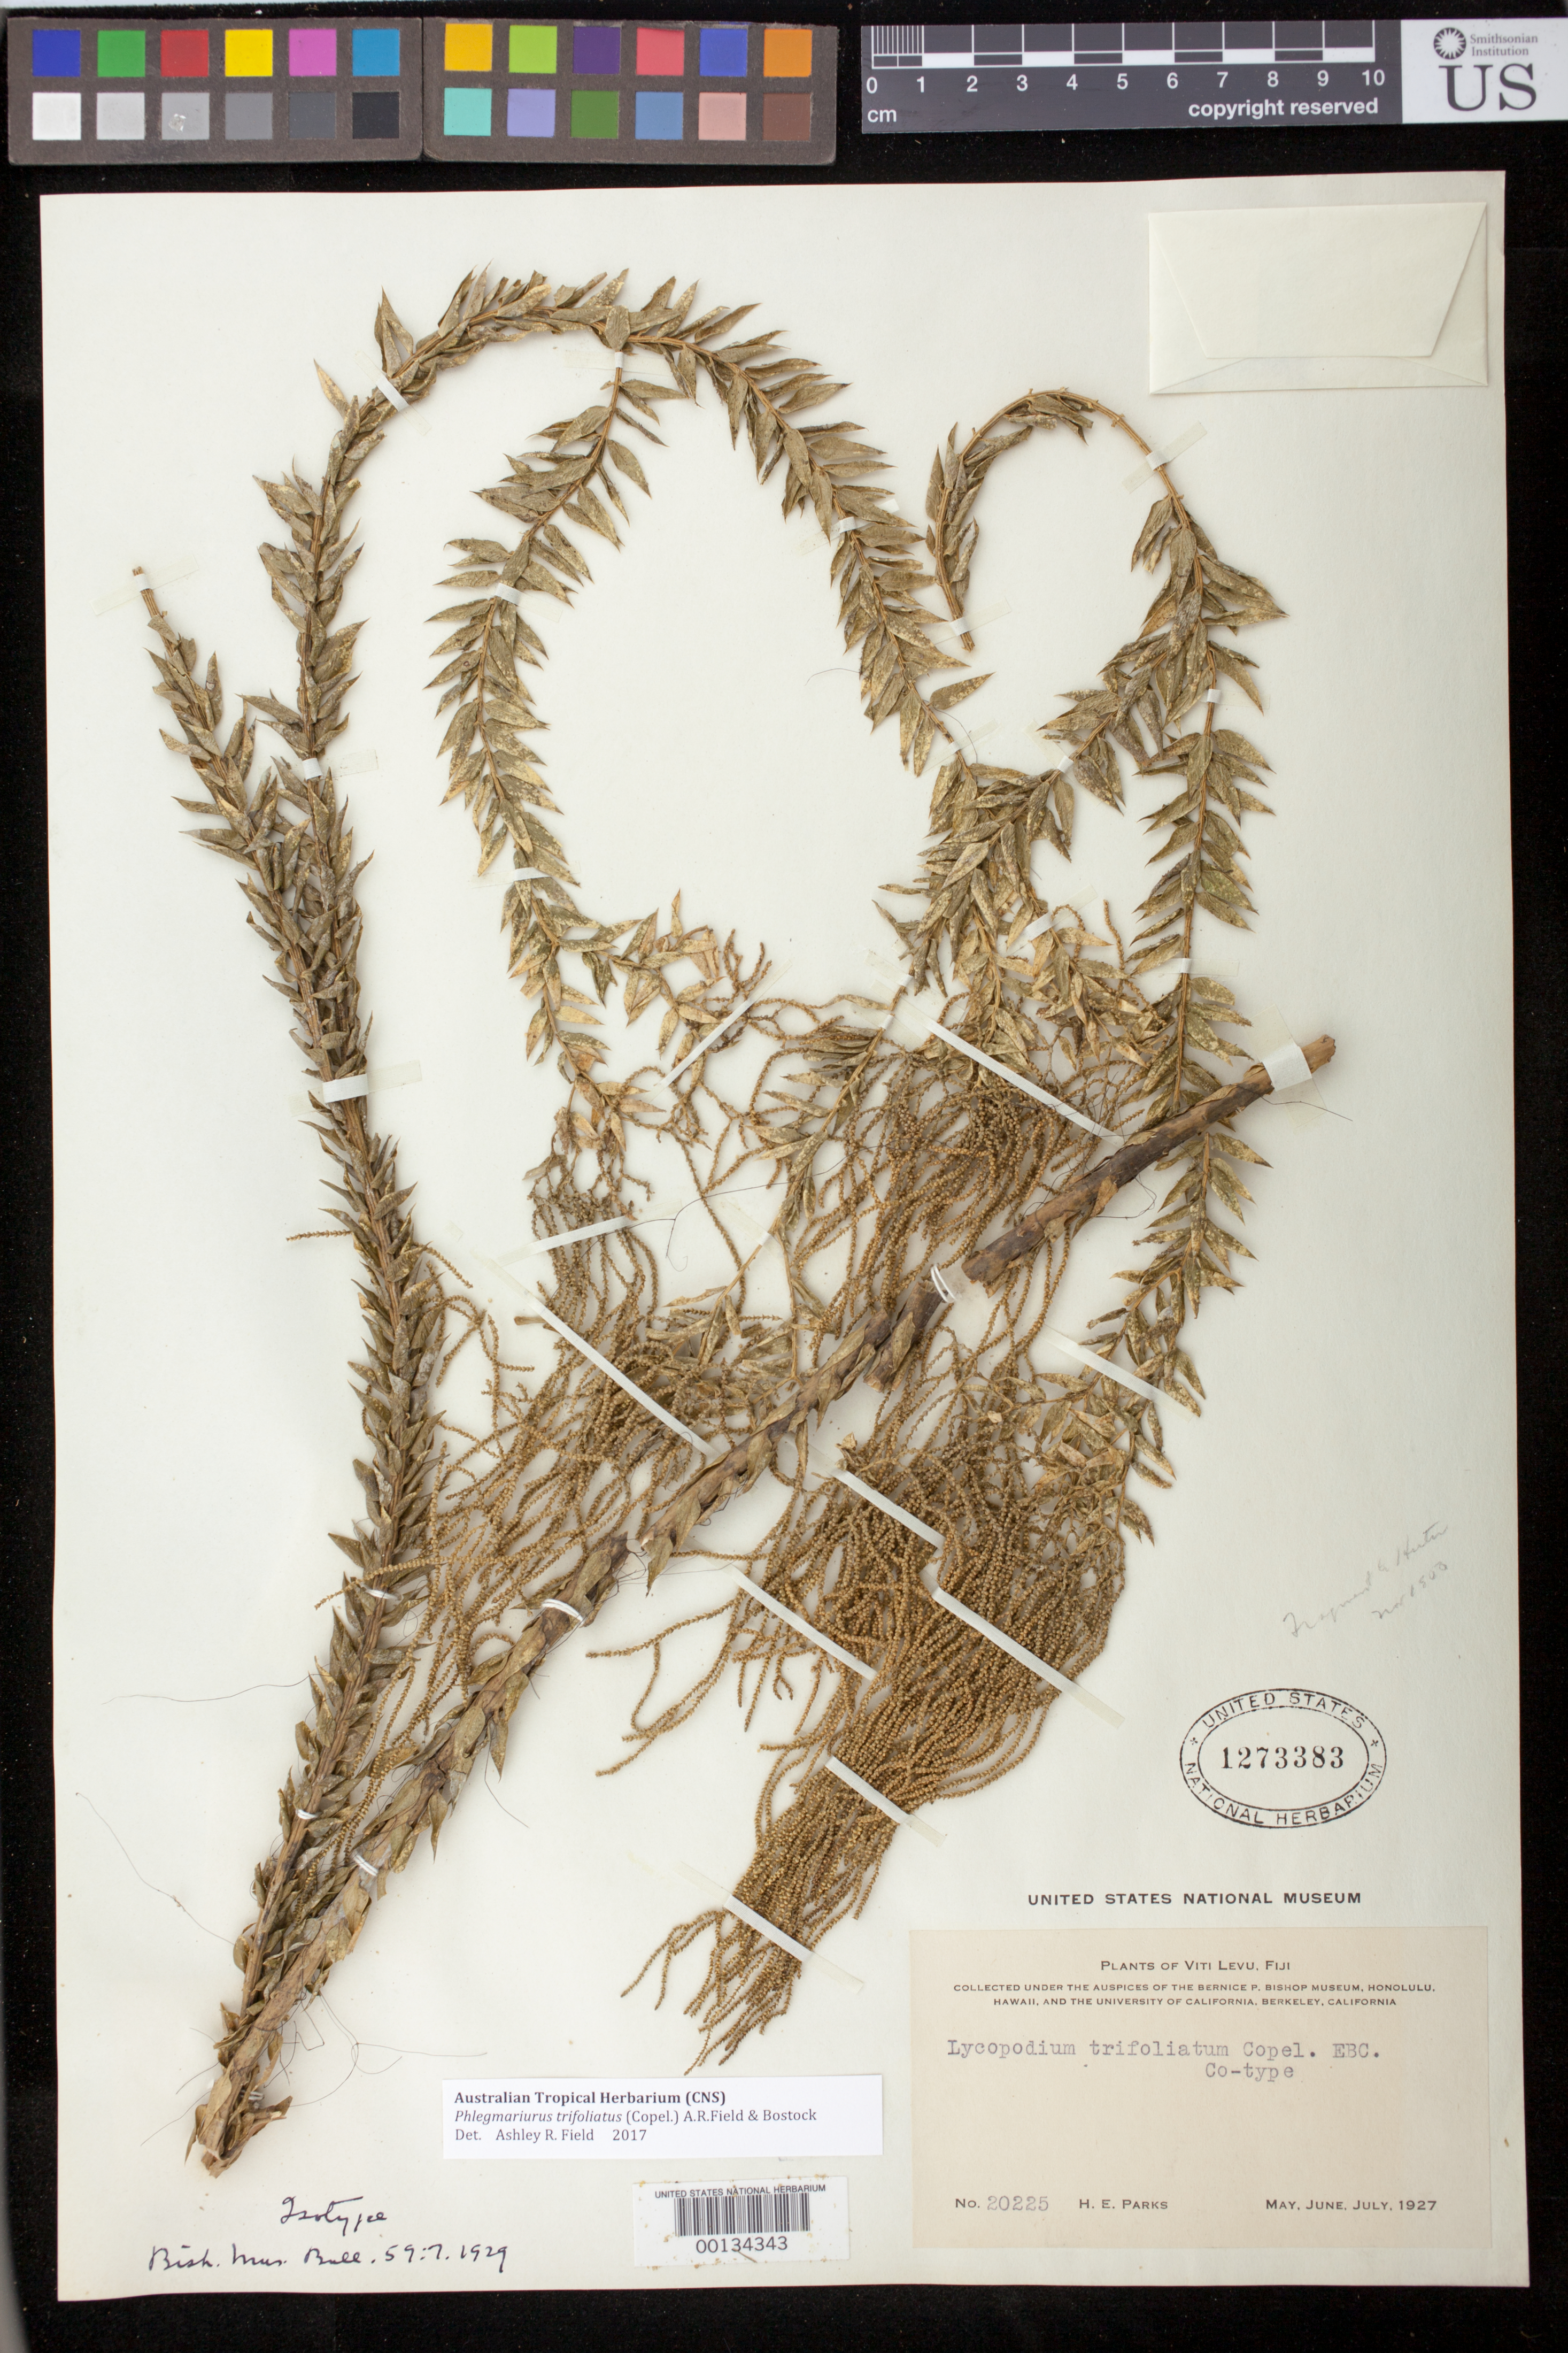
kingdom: Plantae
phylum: Tracheophyta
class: Lycopodiopsida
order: Lycopodiales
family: Lycopodiaceae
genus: Lycopodium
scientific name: Lycopodium trifoliatum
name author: Copel.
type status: Type Collection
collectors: H. E. Parks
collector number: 20225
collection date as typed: May 1927 to -- Jun 1927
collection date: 1927-05/1927-06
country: Fiji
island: Viti Levu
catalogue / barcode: US 1273383